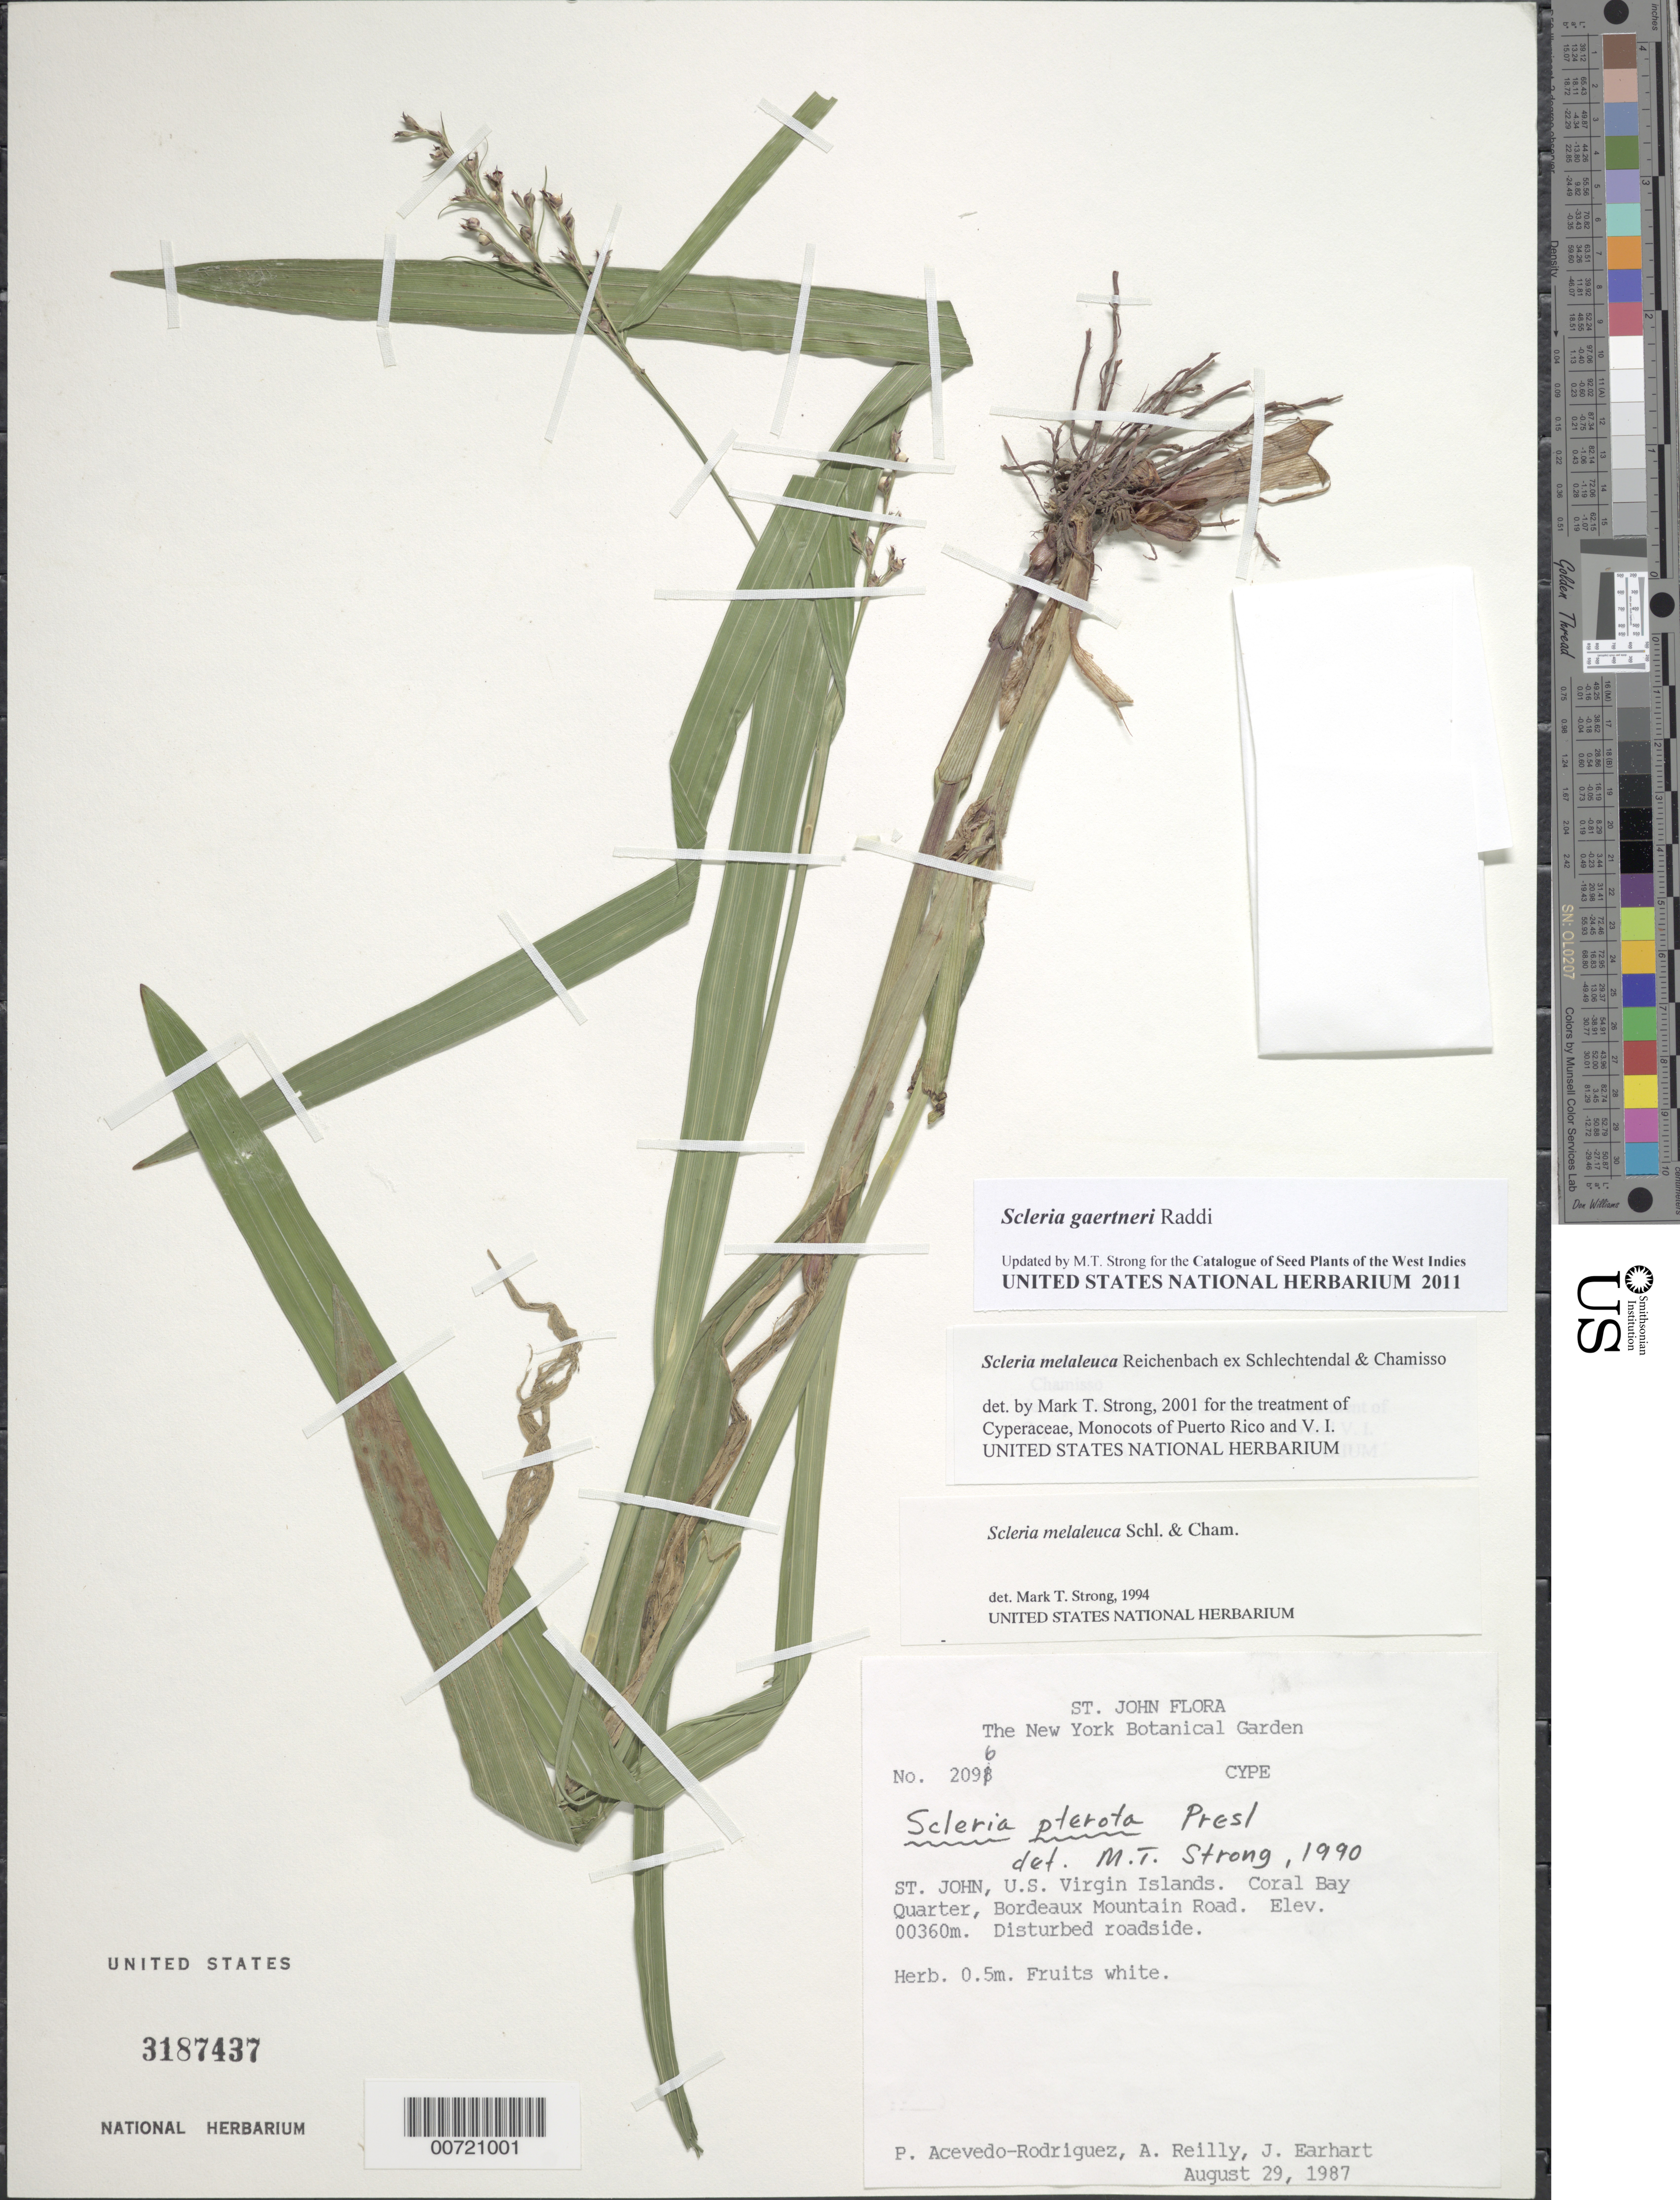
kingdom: Plantae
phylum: Tracheophyta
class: Liliopsida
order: Poales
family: Cyperaceae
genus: Scleria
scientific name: Scleria gaertneri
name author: Raddi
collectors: P. Acevedo-Rodr., A. Reilly & J. Earhart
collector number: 2096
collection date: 1987-08-29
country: U.S. Virgin Islands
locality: St. John. U.S. Virgin Islands. Coral Bay Quarter, Bordeaux Mountain Road.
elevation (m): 360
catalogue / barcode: US 3187437